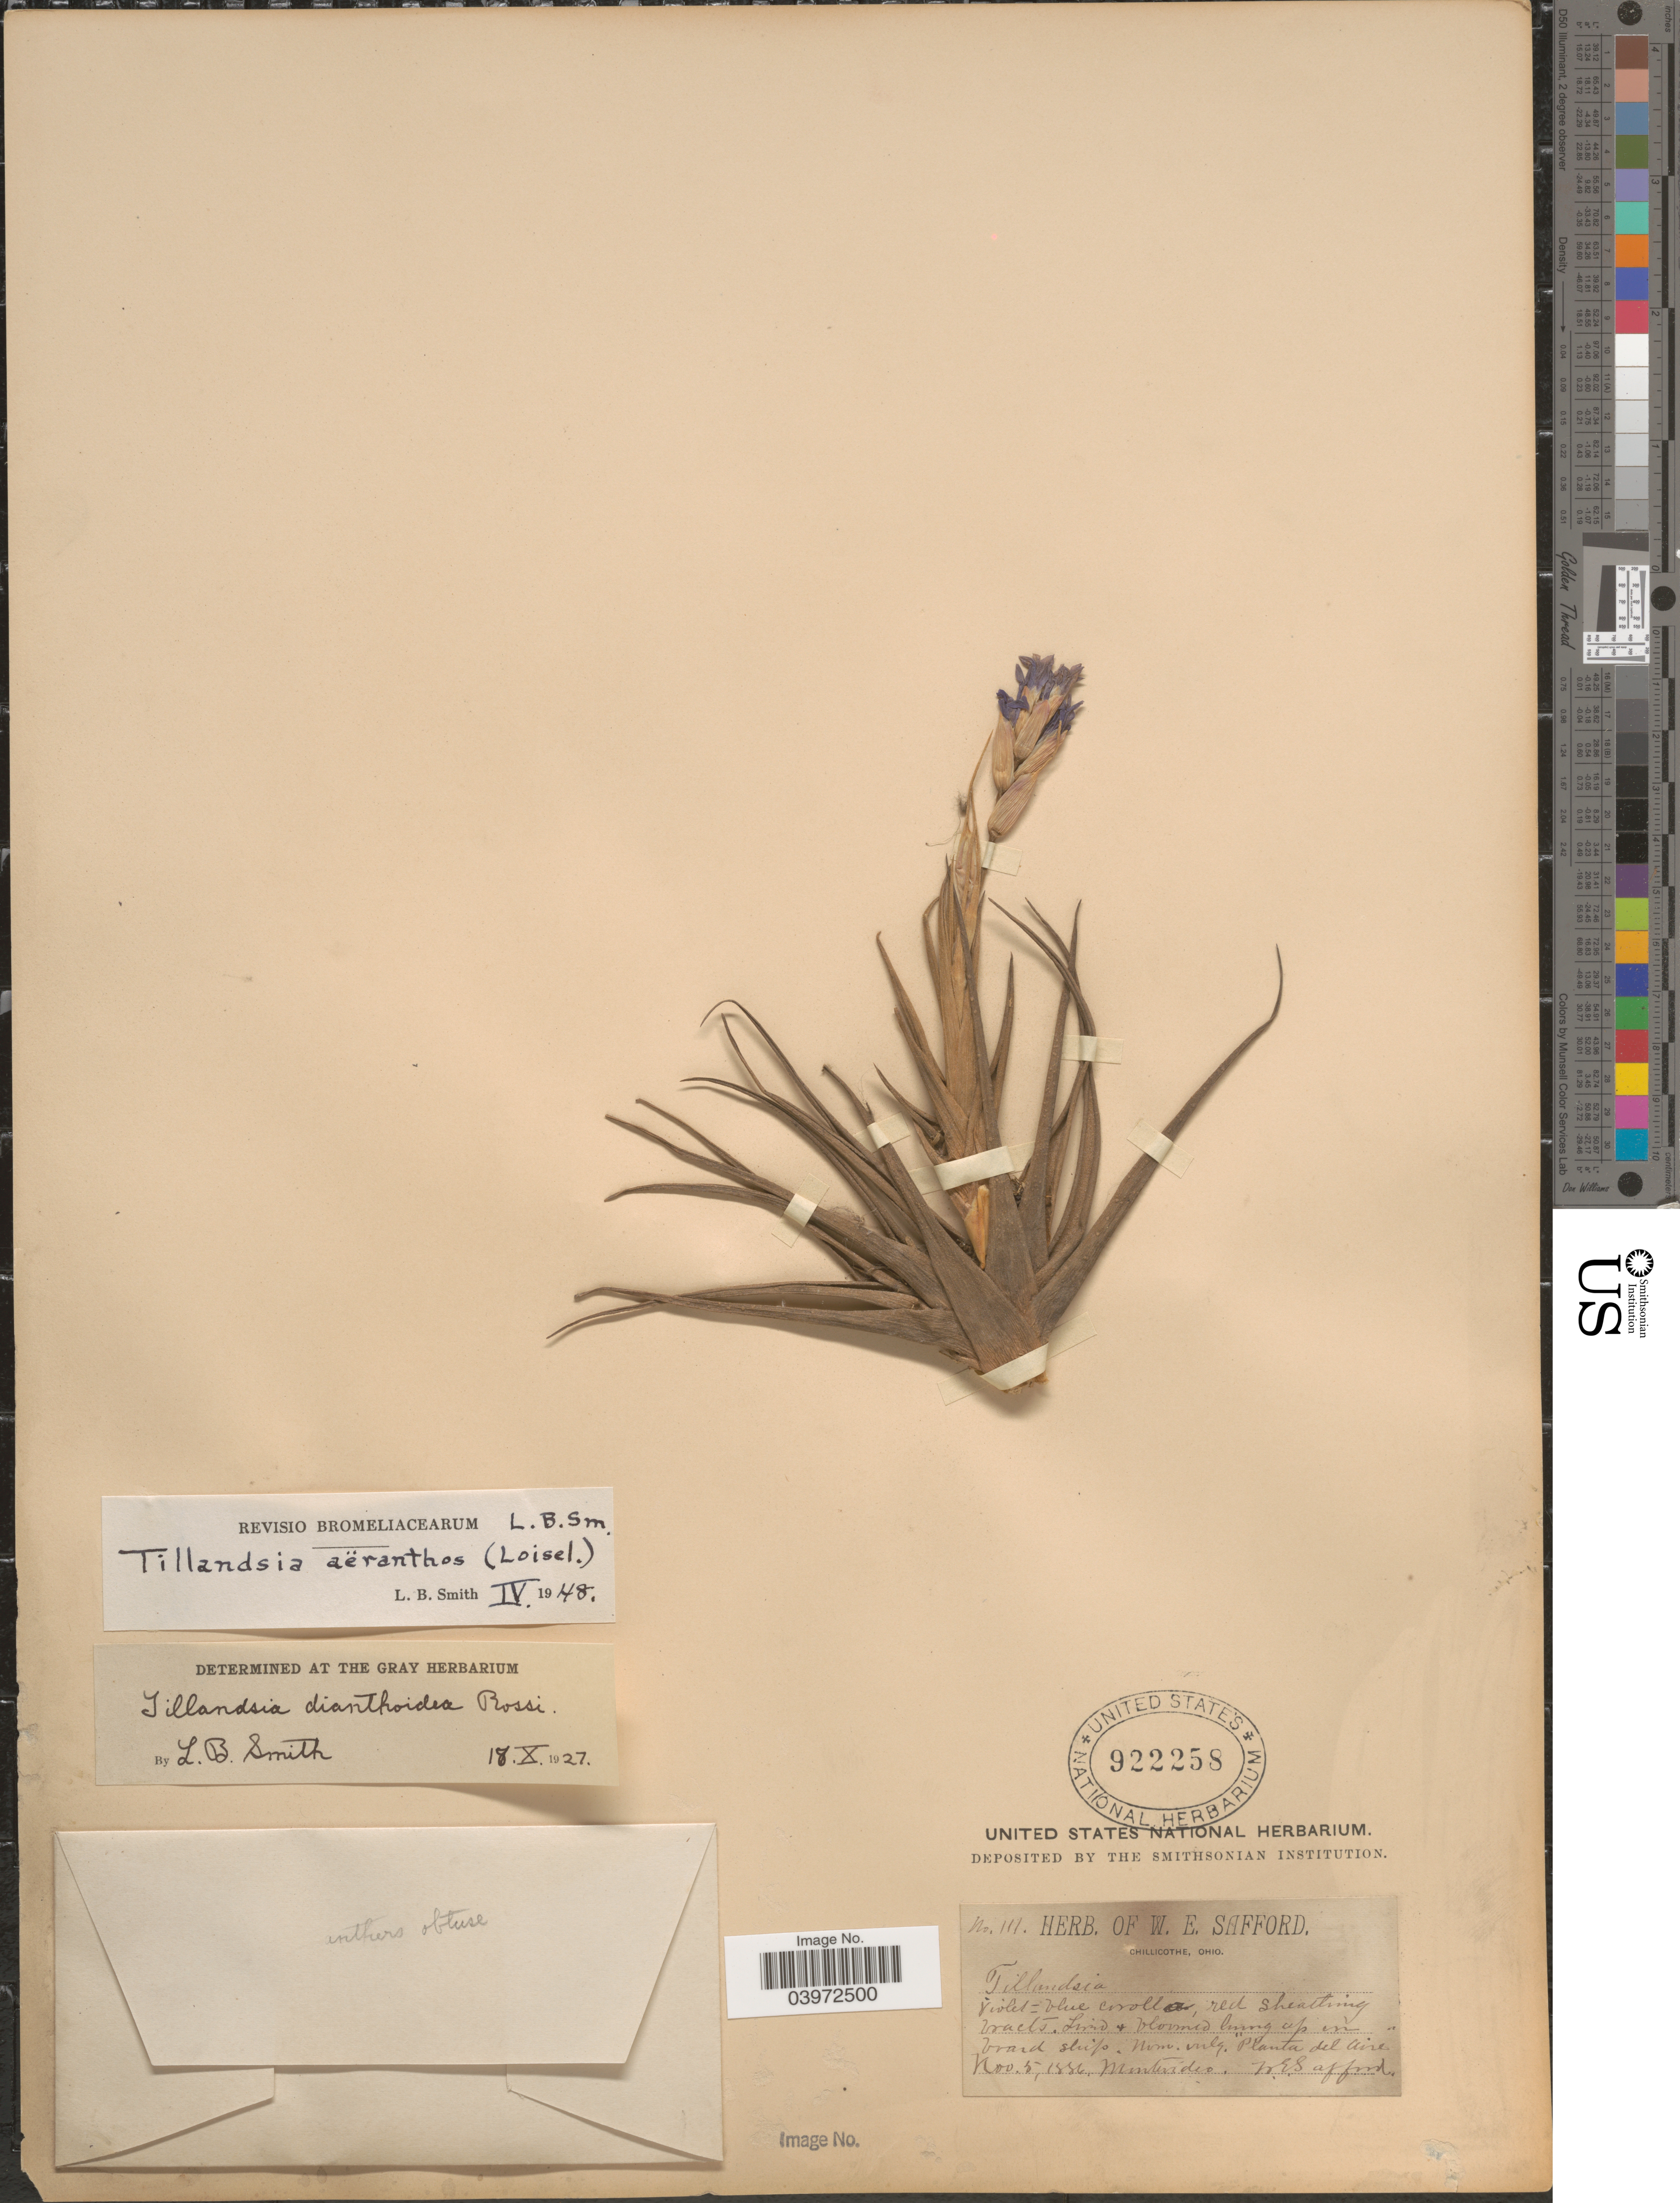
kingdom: Plantae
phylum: Tracheophyta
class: Liliopsida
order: Poales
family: Bromeliaceae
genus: Tillandsia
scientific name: Tillandsia aeranthos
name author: (Loisel.) L.B. Sm.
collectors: W. E. Safford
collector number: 111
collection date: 1886-11-05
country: Uruguay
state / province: Montevideo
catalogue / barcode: US 922258